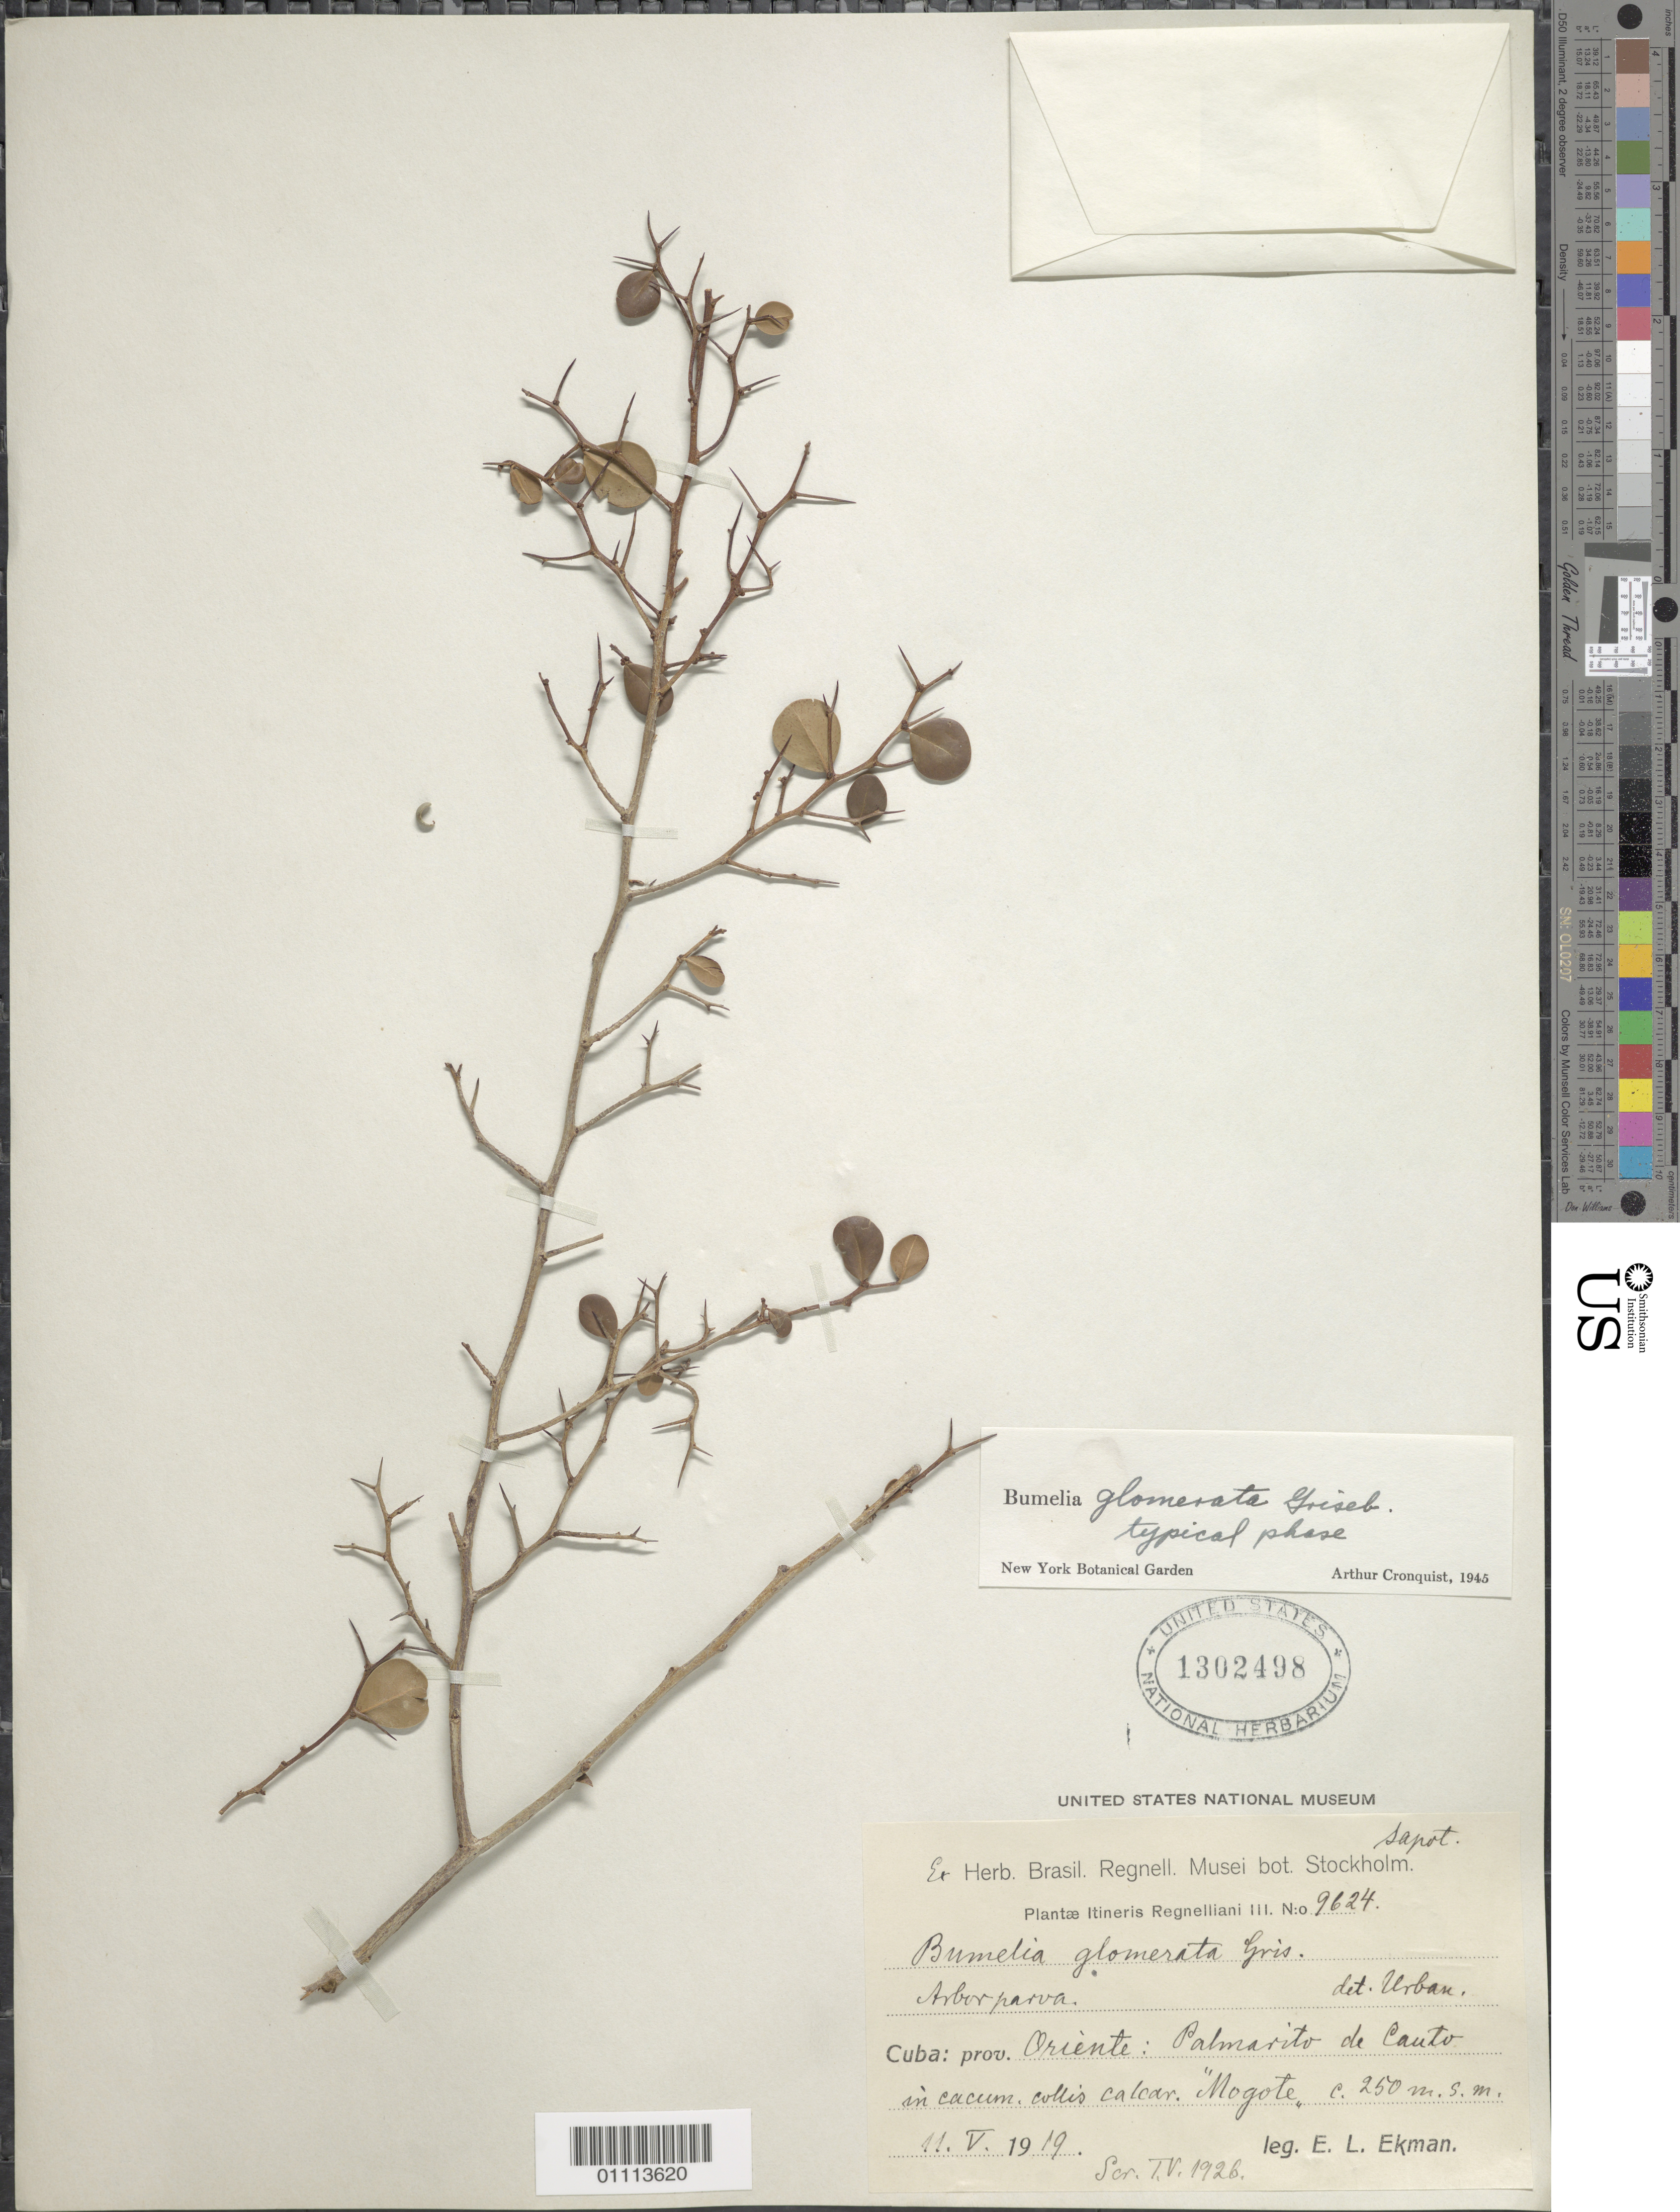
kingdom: Plantae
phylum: Tracheophyta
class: Magnoliopsida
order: Ericales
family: Sapotaceae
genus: Sideroxylon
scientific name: Sideroxylon horridum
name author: (Griseb.) T.D. Penn.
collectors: E. L. Ekman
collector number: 9624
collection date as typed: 11 May 1919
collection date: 1919-05-11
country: Cuba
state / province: Santiago de Cuba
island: Cuba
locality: Palmarito de Cauto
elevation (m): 250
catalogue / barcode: US 1302498